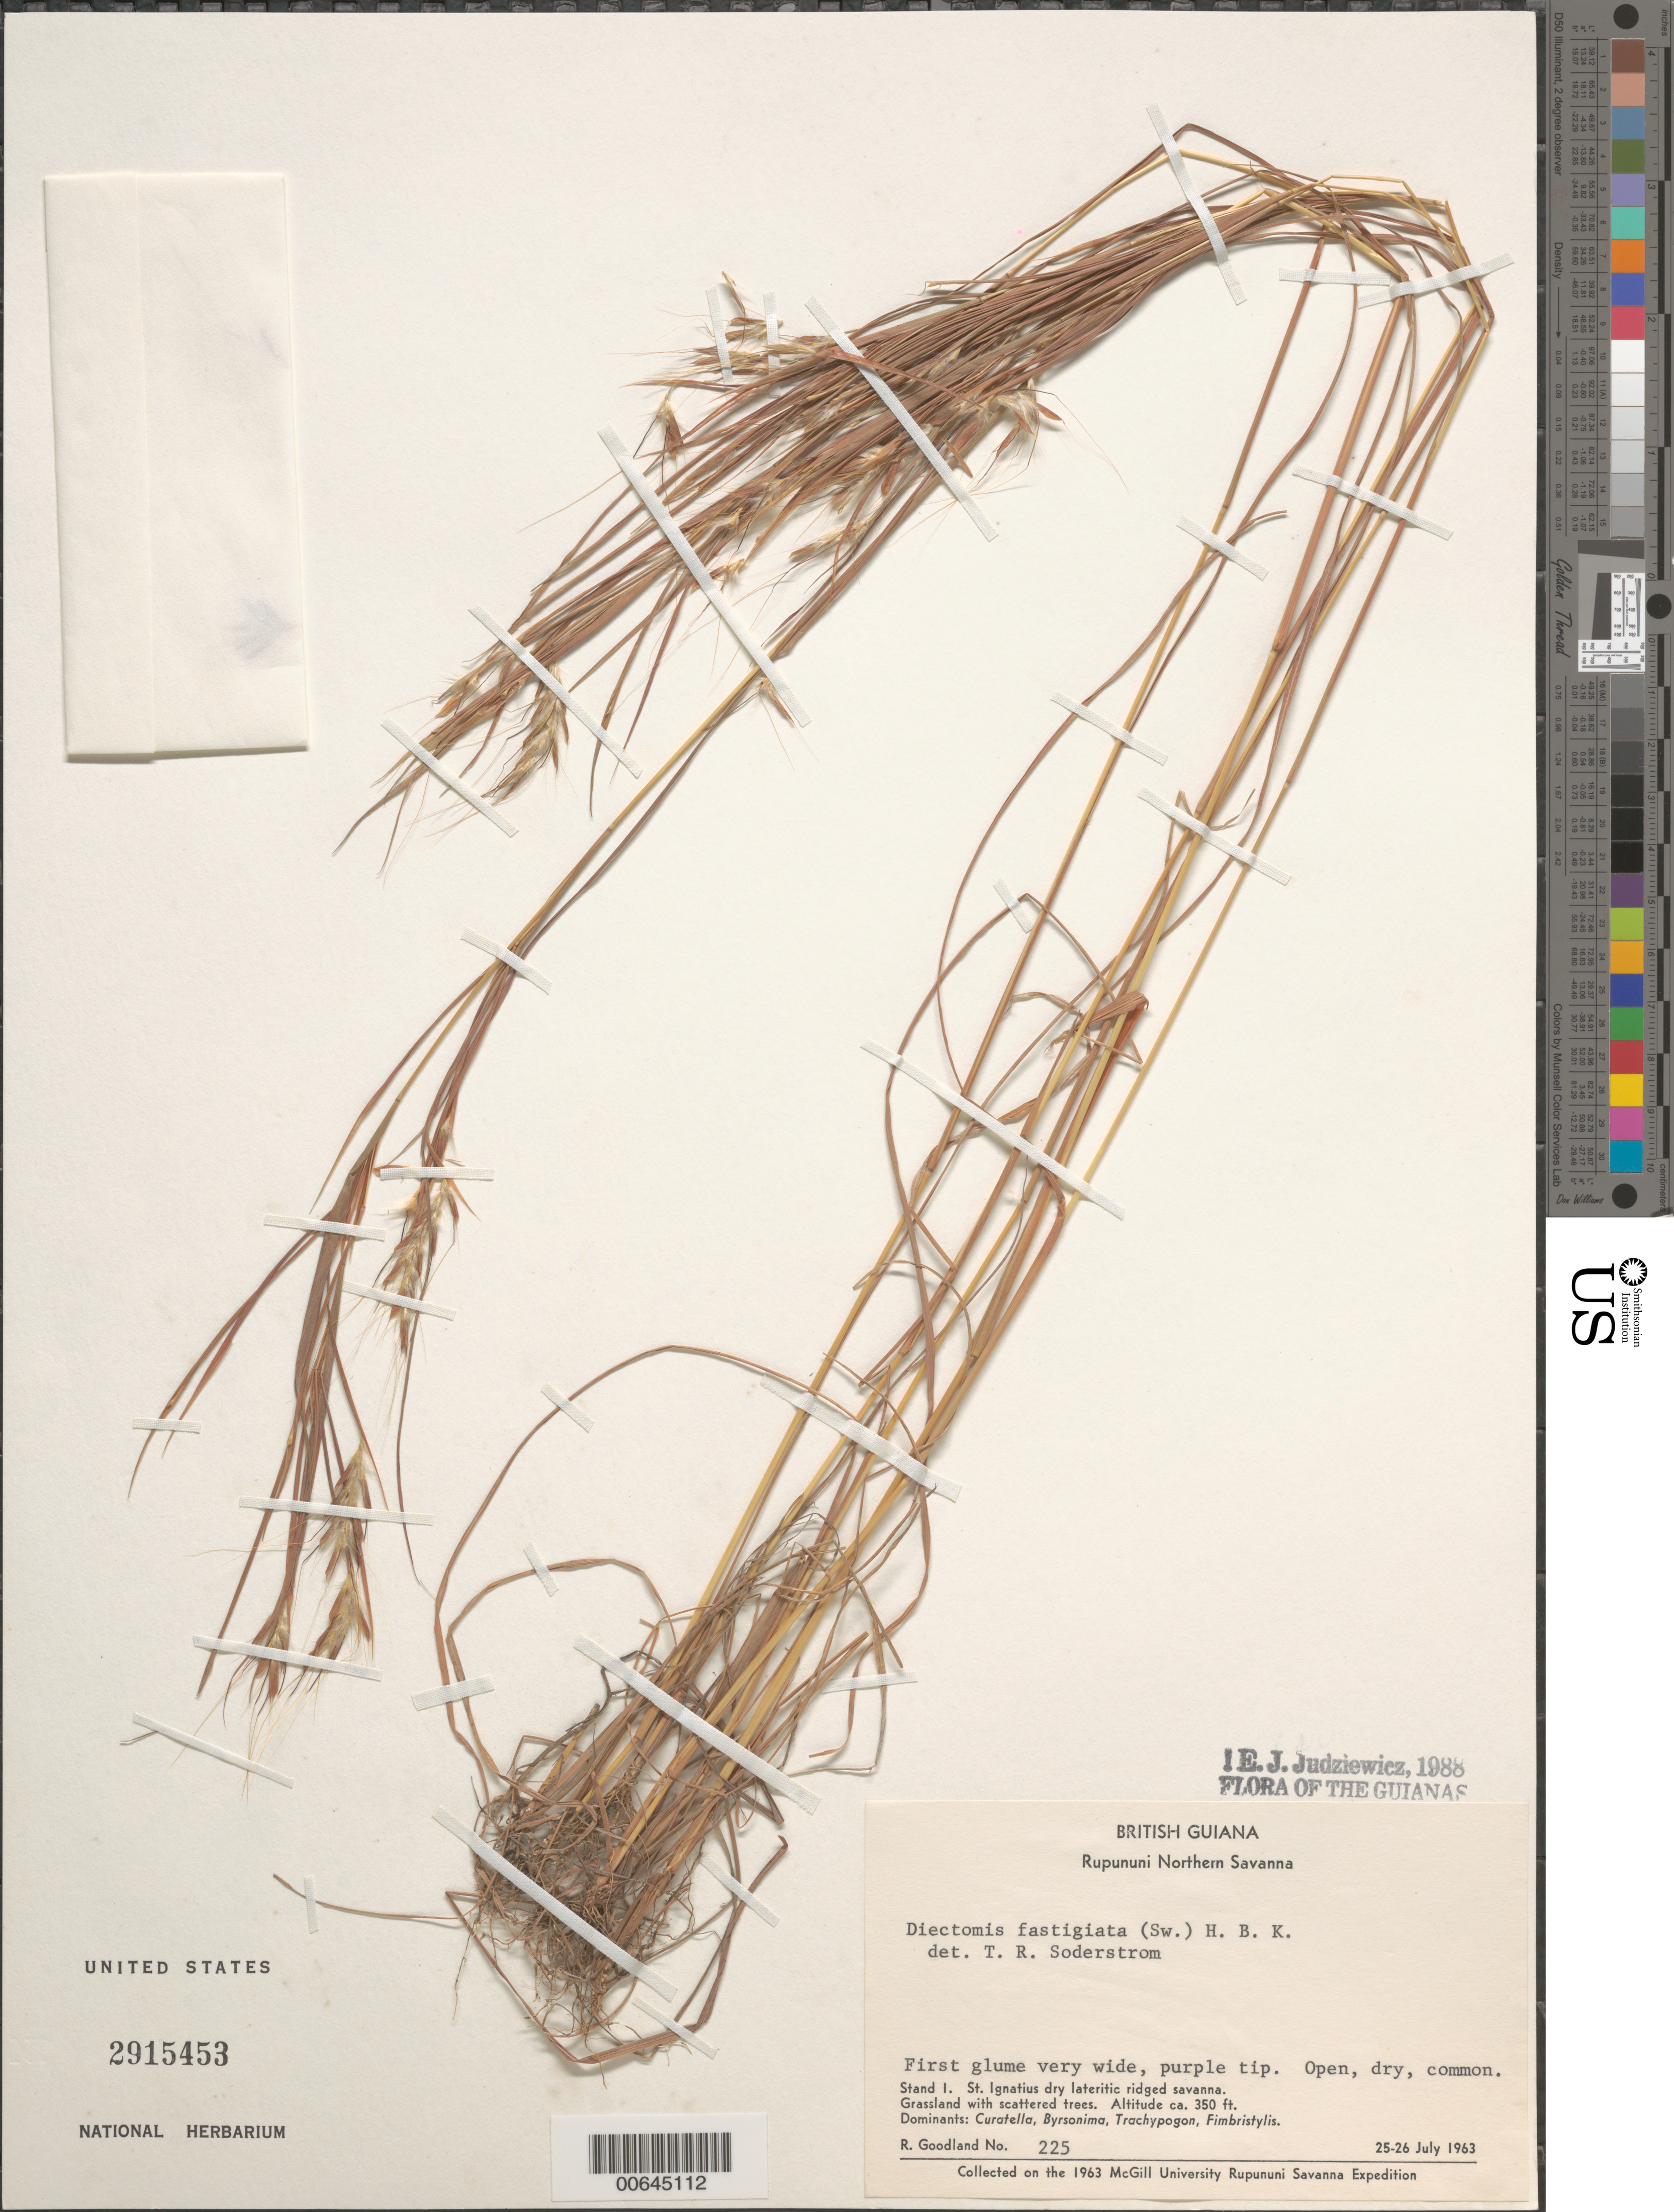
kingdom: Plantae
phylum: Tracheophyta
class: Liliopsida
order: Poales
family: Poaceae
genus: Andropogon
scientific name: Andropogon fastigiatus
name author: Sw.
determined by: Judziewicz, E. J.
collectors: R. Goodland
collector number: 225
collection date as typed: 25-Jul-63 to 26-Jul-63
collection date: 1963-07-25/1963-07-26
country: Guyana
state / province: U. Takutu-U. Essequibo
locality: Rupununi Northern Savanna, St. Ignatius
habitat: Dry lateritic ridged savanna. Grassland with scattered trees. Dominants: Curatella, Byrsonima, Trachypogon, Fimbristylis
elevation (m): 107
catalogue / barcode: US 2915453